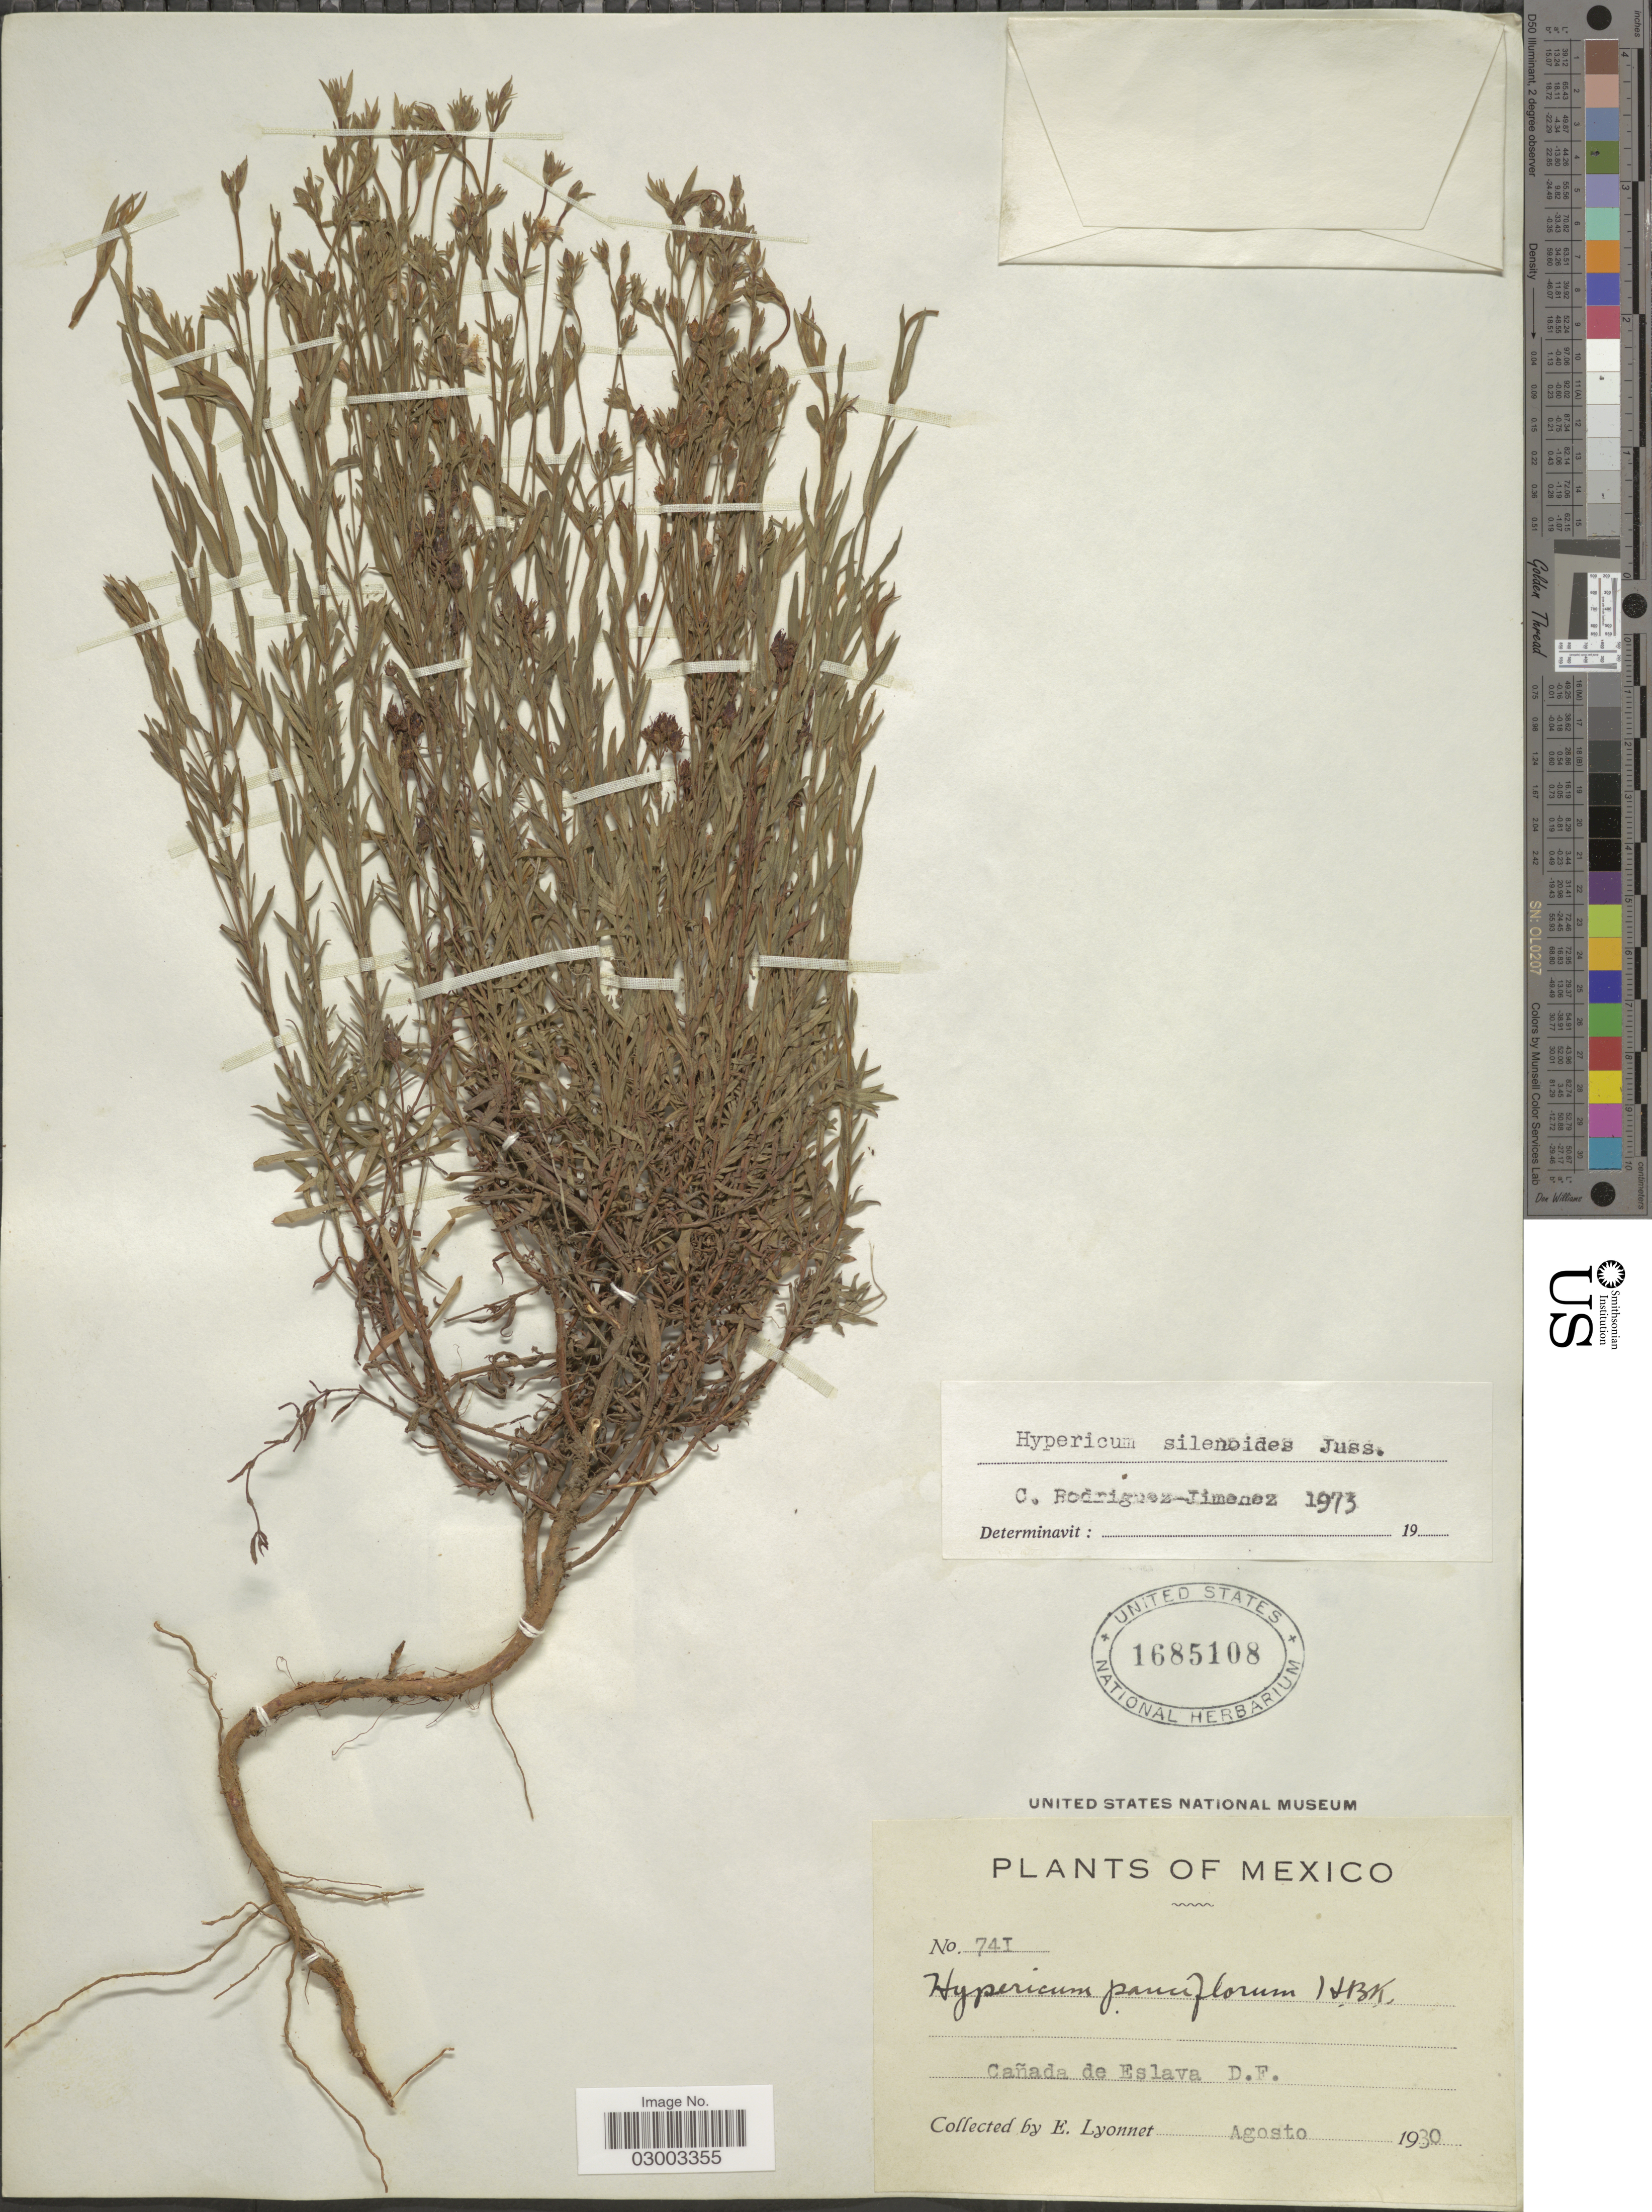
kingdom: Plantae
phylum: Tracheophyta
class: Magnoliopsida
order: Malpighiales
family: Hypericaceae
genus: Hypericum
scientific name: Hypericum silenoides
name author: Juss.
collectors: E. Lyonnet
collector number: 741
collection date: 1930-08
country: Mexico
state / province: Distrito Federal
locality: Cañada de Eslava D.F.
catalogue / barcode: US 1685108